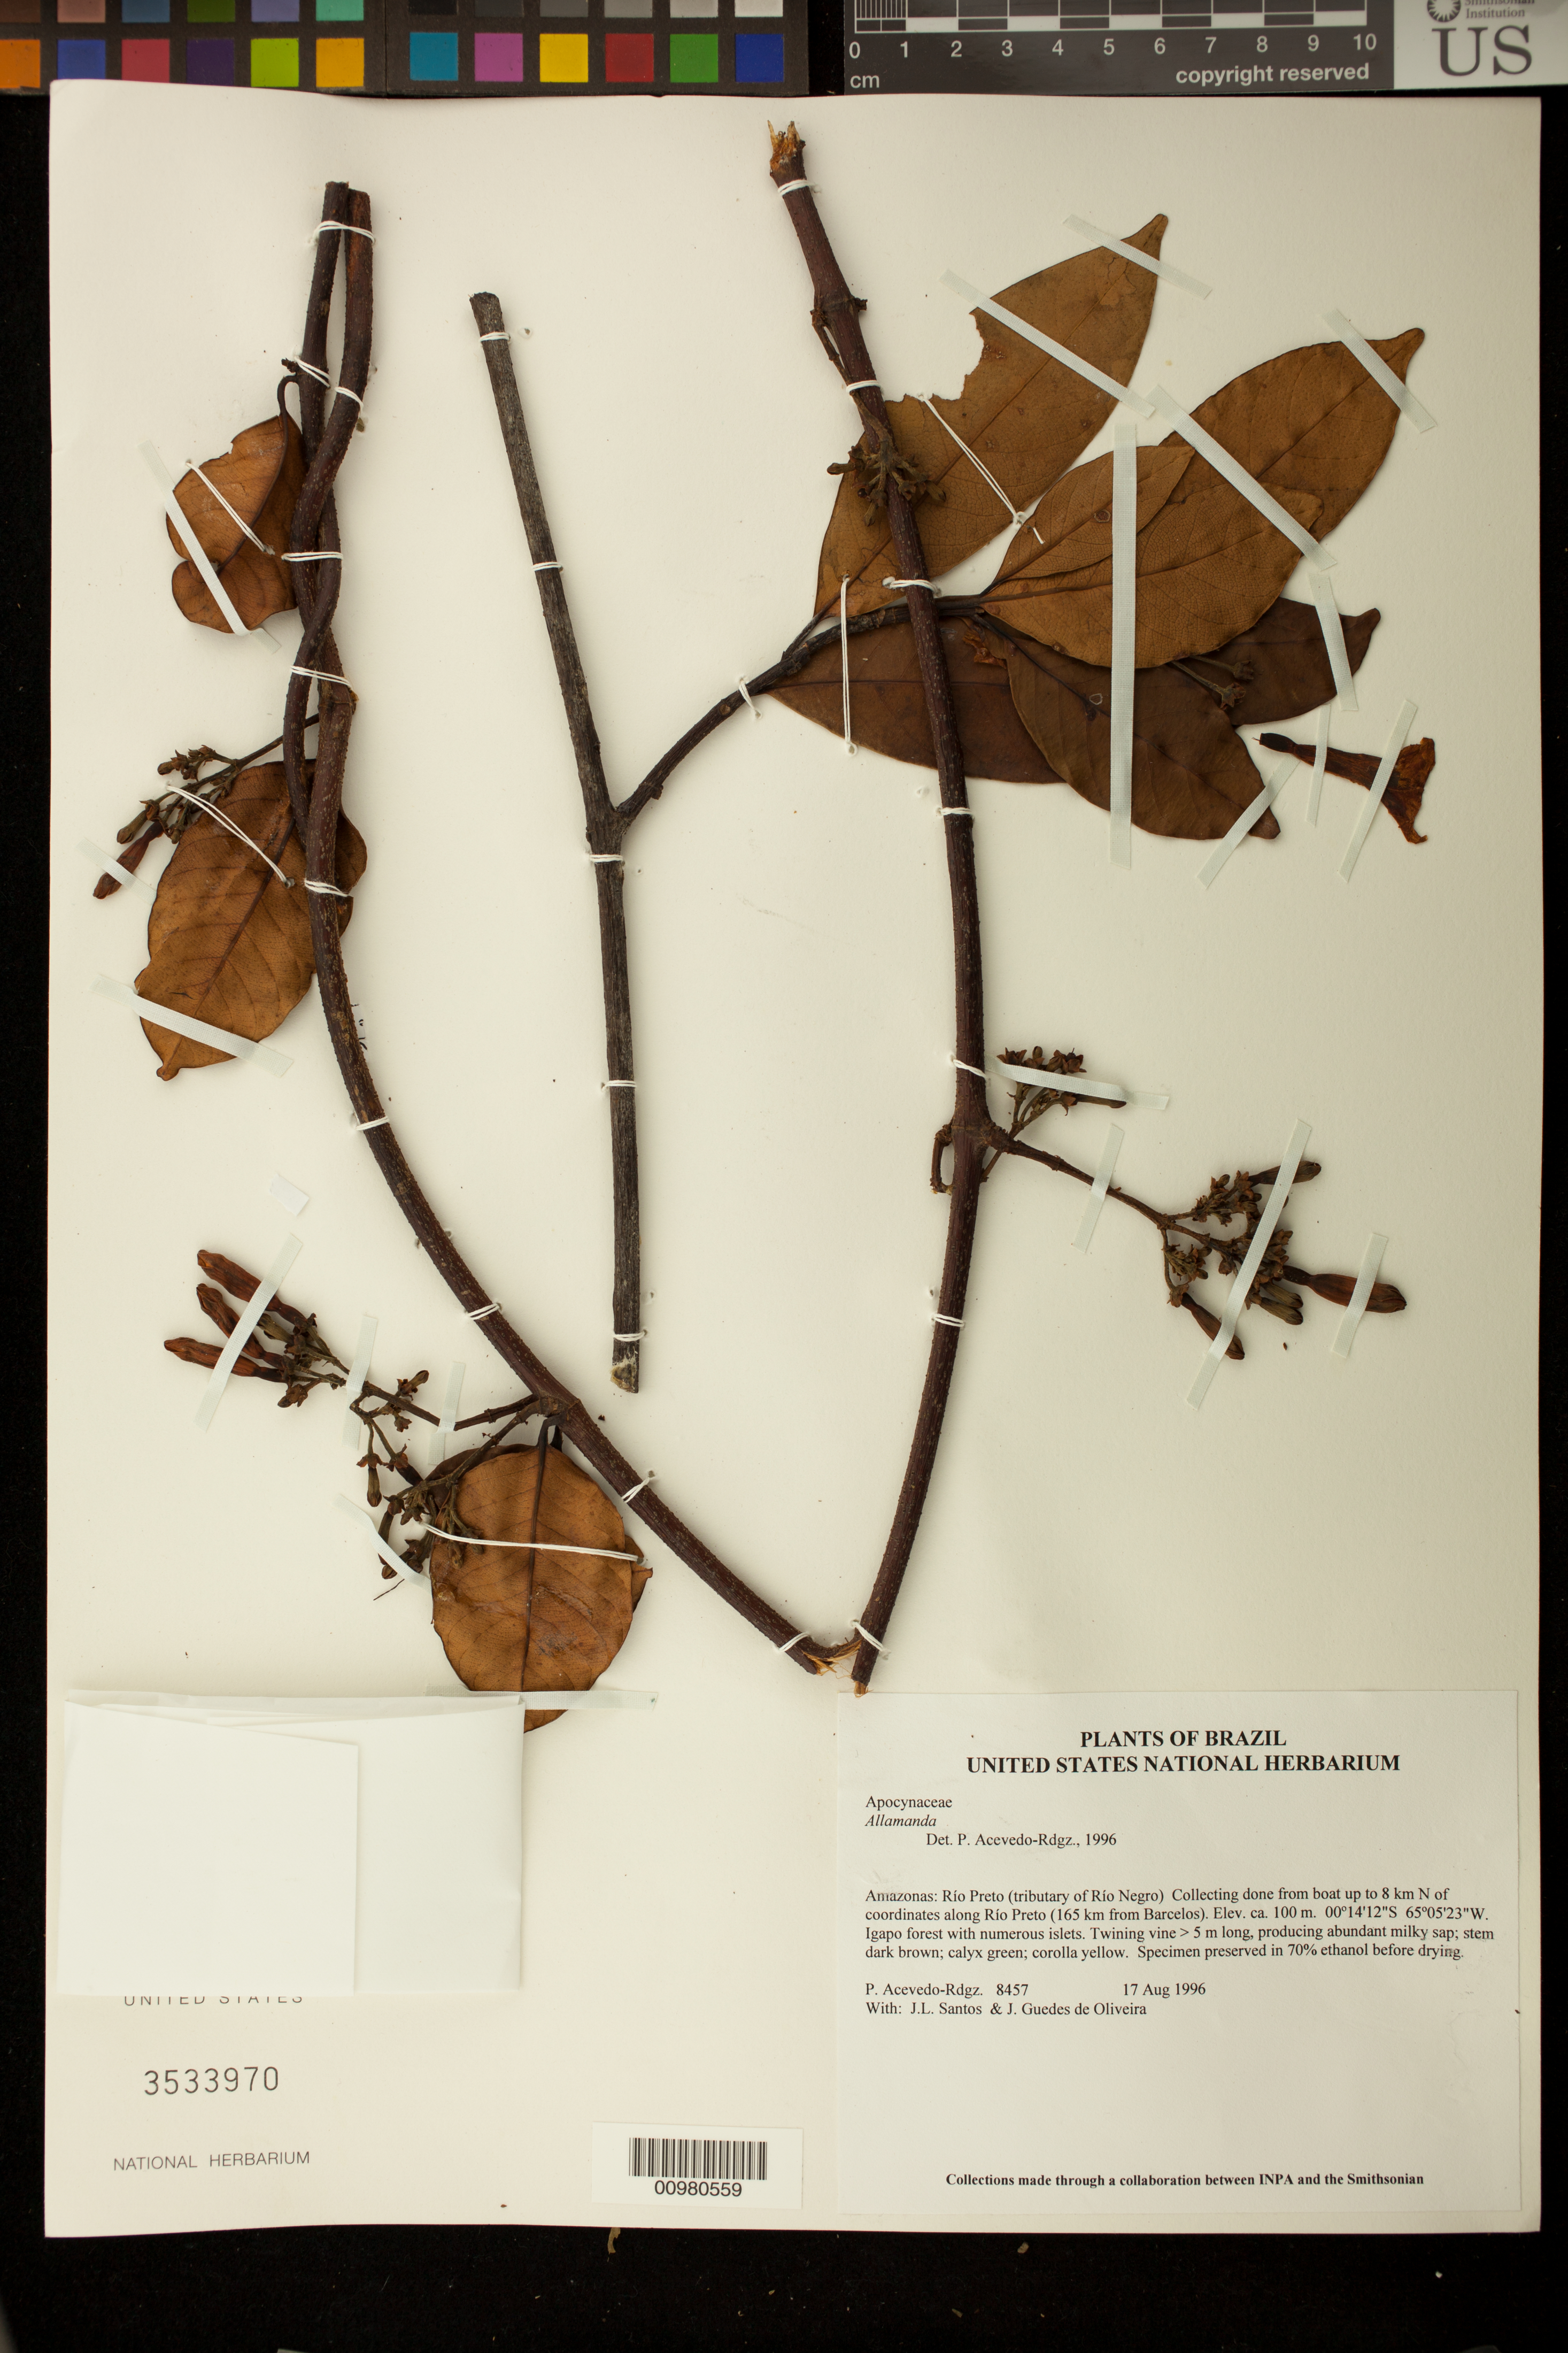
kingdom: Plantae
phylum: Tracheophyta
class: Magnoliopsida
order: Gentianales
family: Apocynaceae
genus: Odontadenia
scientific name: Odontadenia puncticulosa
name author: (Rich.) Pulle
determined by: Morales Quiros, J. F.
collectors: P. Acevedo-Rodr., J. L. Santos & J. Guedes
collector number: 8457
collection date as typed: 17 Aug 1996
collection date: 1996-08-17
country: Brazil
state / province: Amazonas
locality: Amazonas: Río Preto (tributary of Río Negro) Collecting done from boat up to 8 km N of coordinates along Río Preto (165 km from Barcelos).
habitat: Igapo forest with numerous islets.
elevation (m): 100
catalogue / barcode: US 3533970